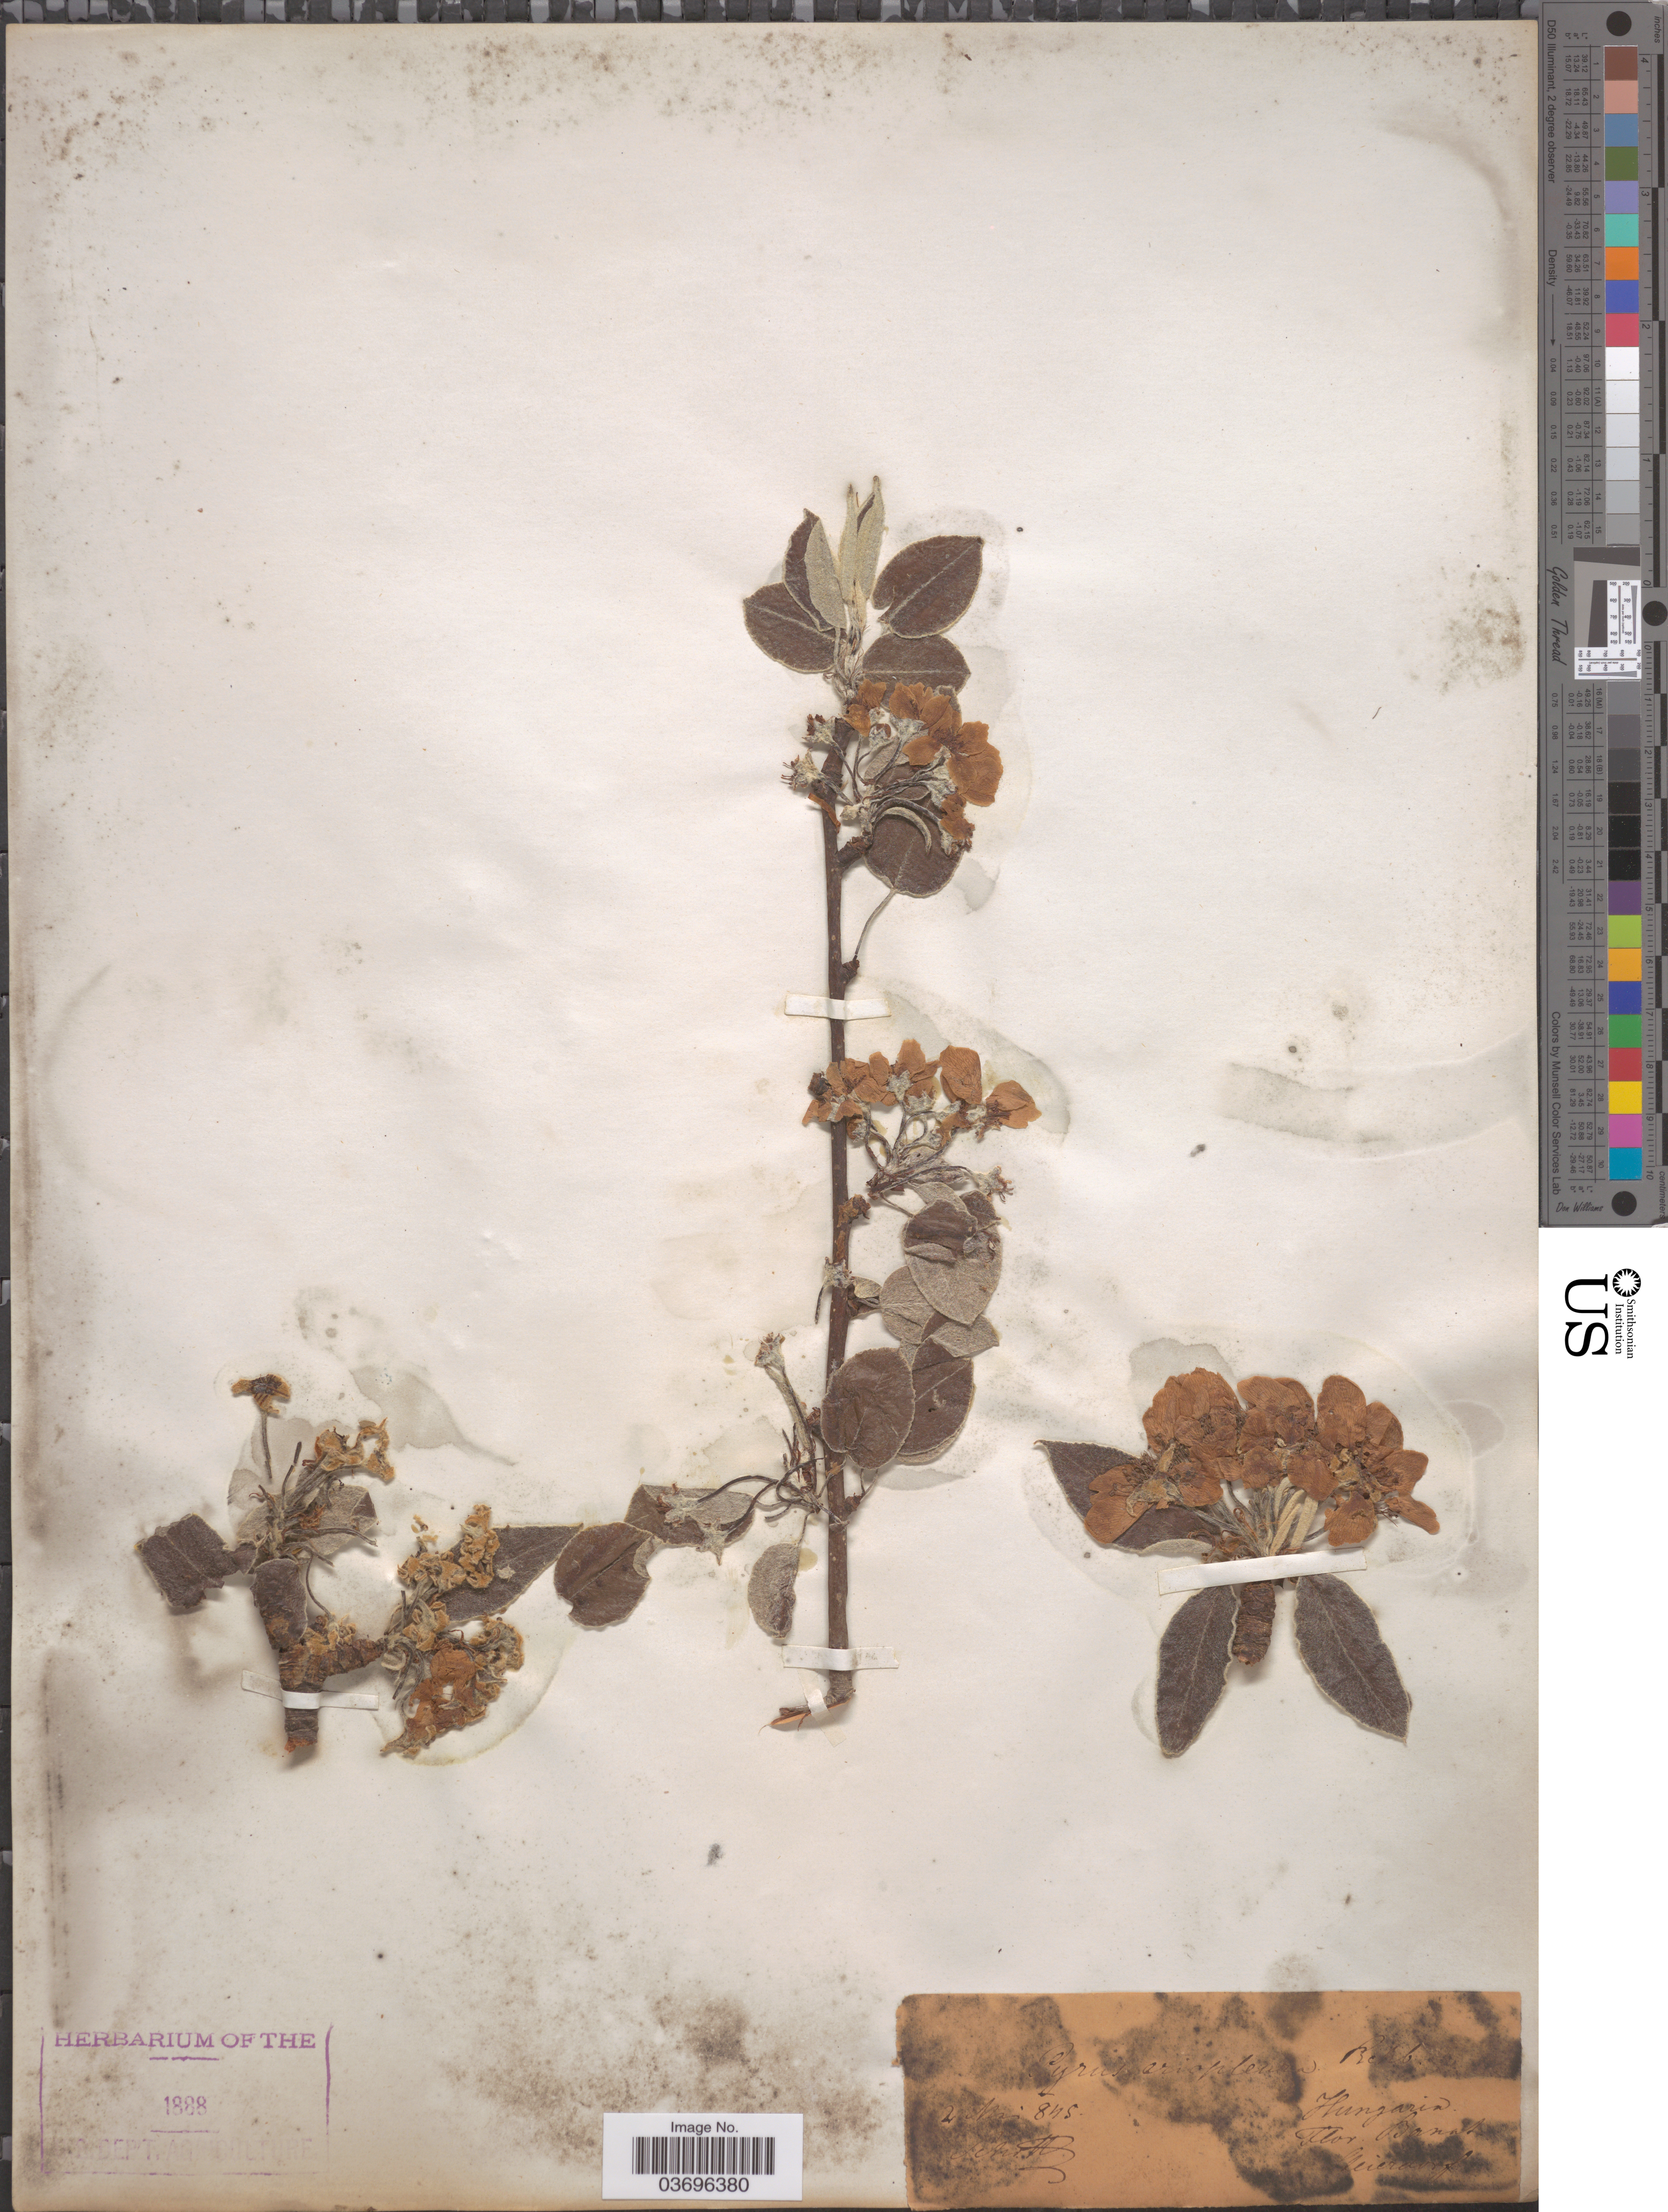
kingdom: Plantae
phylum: Tracheophyta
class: Magnoliopsida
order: Rosales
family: Rosaceae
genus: Pyrus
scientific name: Pyrus eriopleura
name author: Rchb.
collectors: Schott, --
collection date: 1845-05-02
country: Romania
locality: Flor. Banat, Steierdorf